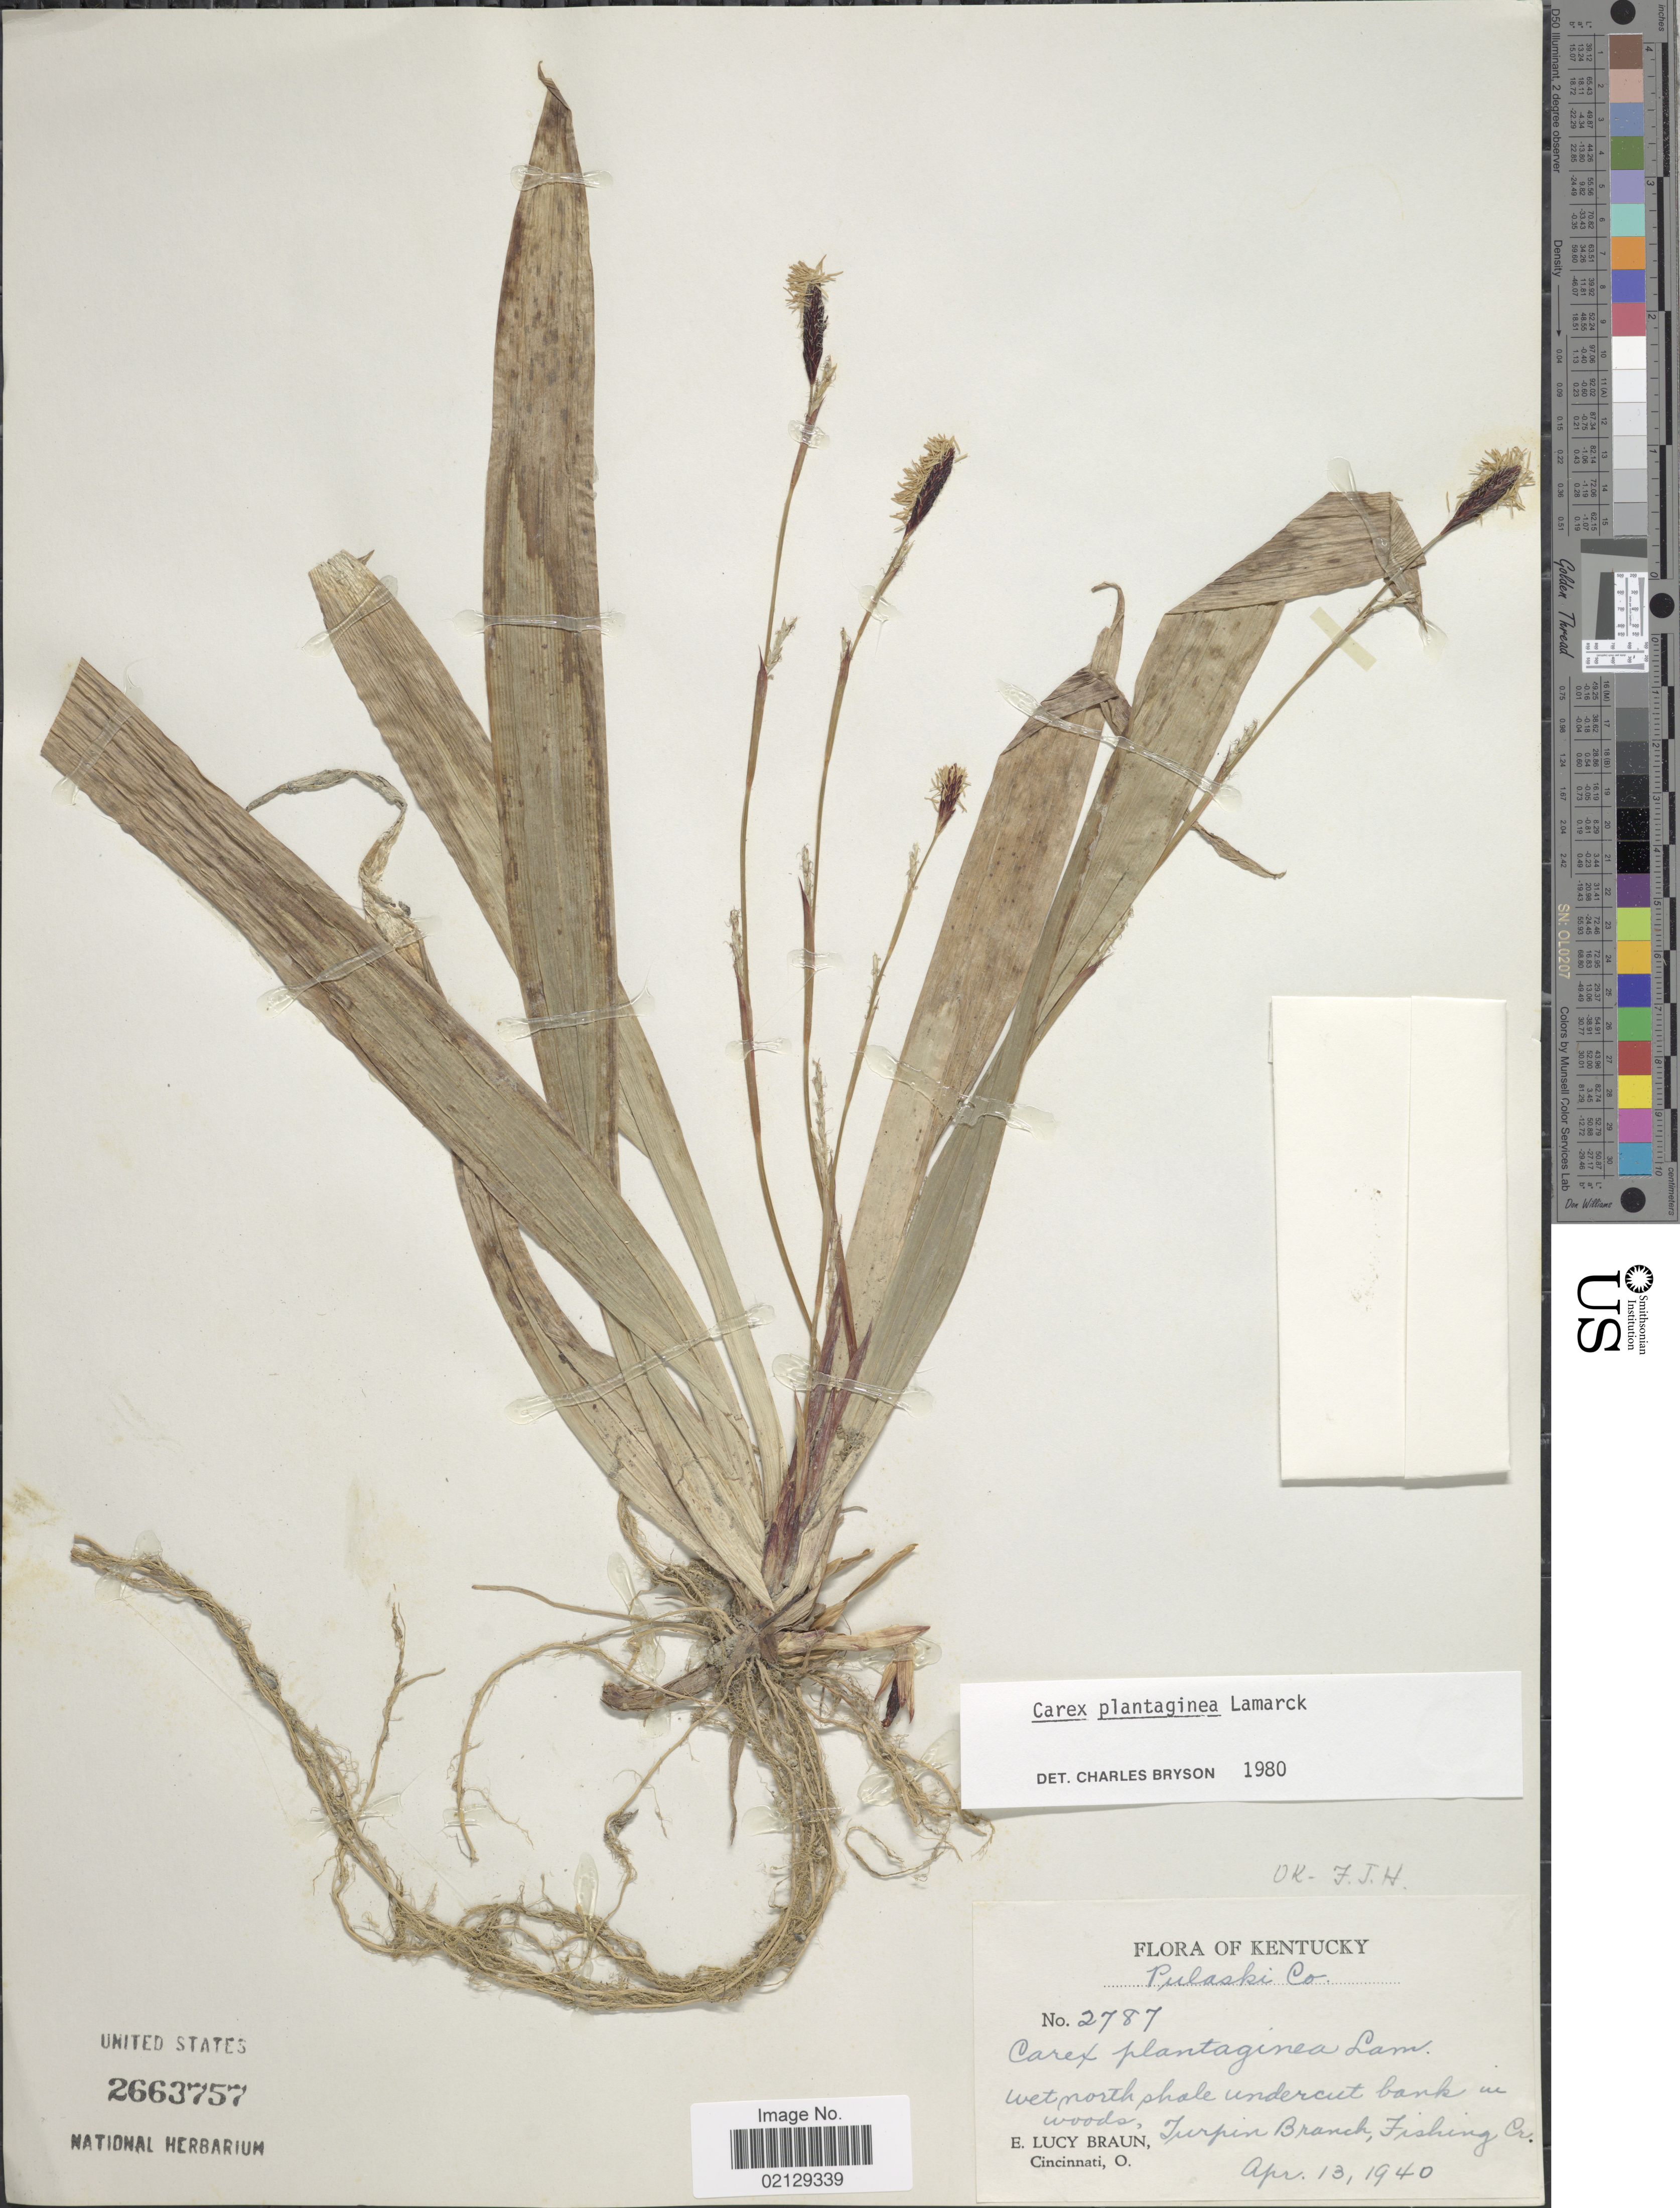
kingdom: Plantae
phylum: Tracheophyta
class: Liliopsida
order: Poales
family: Cyperaceae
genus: Carex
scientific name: Carex plantaginea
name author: Lam.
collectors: E. L. Braun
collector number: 2787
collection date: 1940-04-13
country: United States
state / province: Kentucky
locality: Pulaski Co., wet north shale undercut bank in woods, Turpin Branch, Fishing Cr.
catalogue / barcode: US 2663757